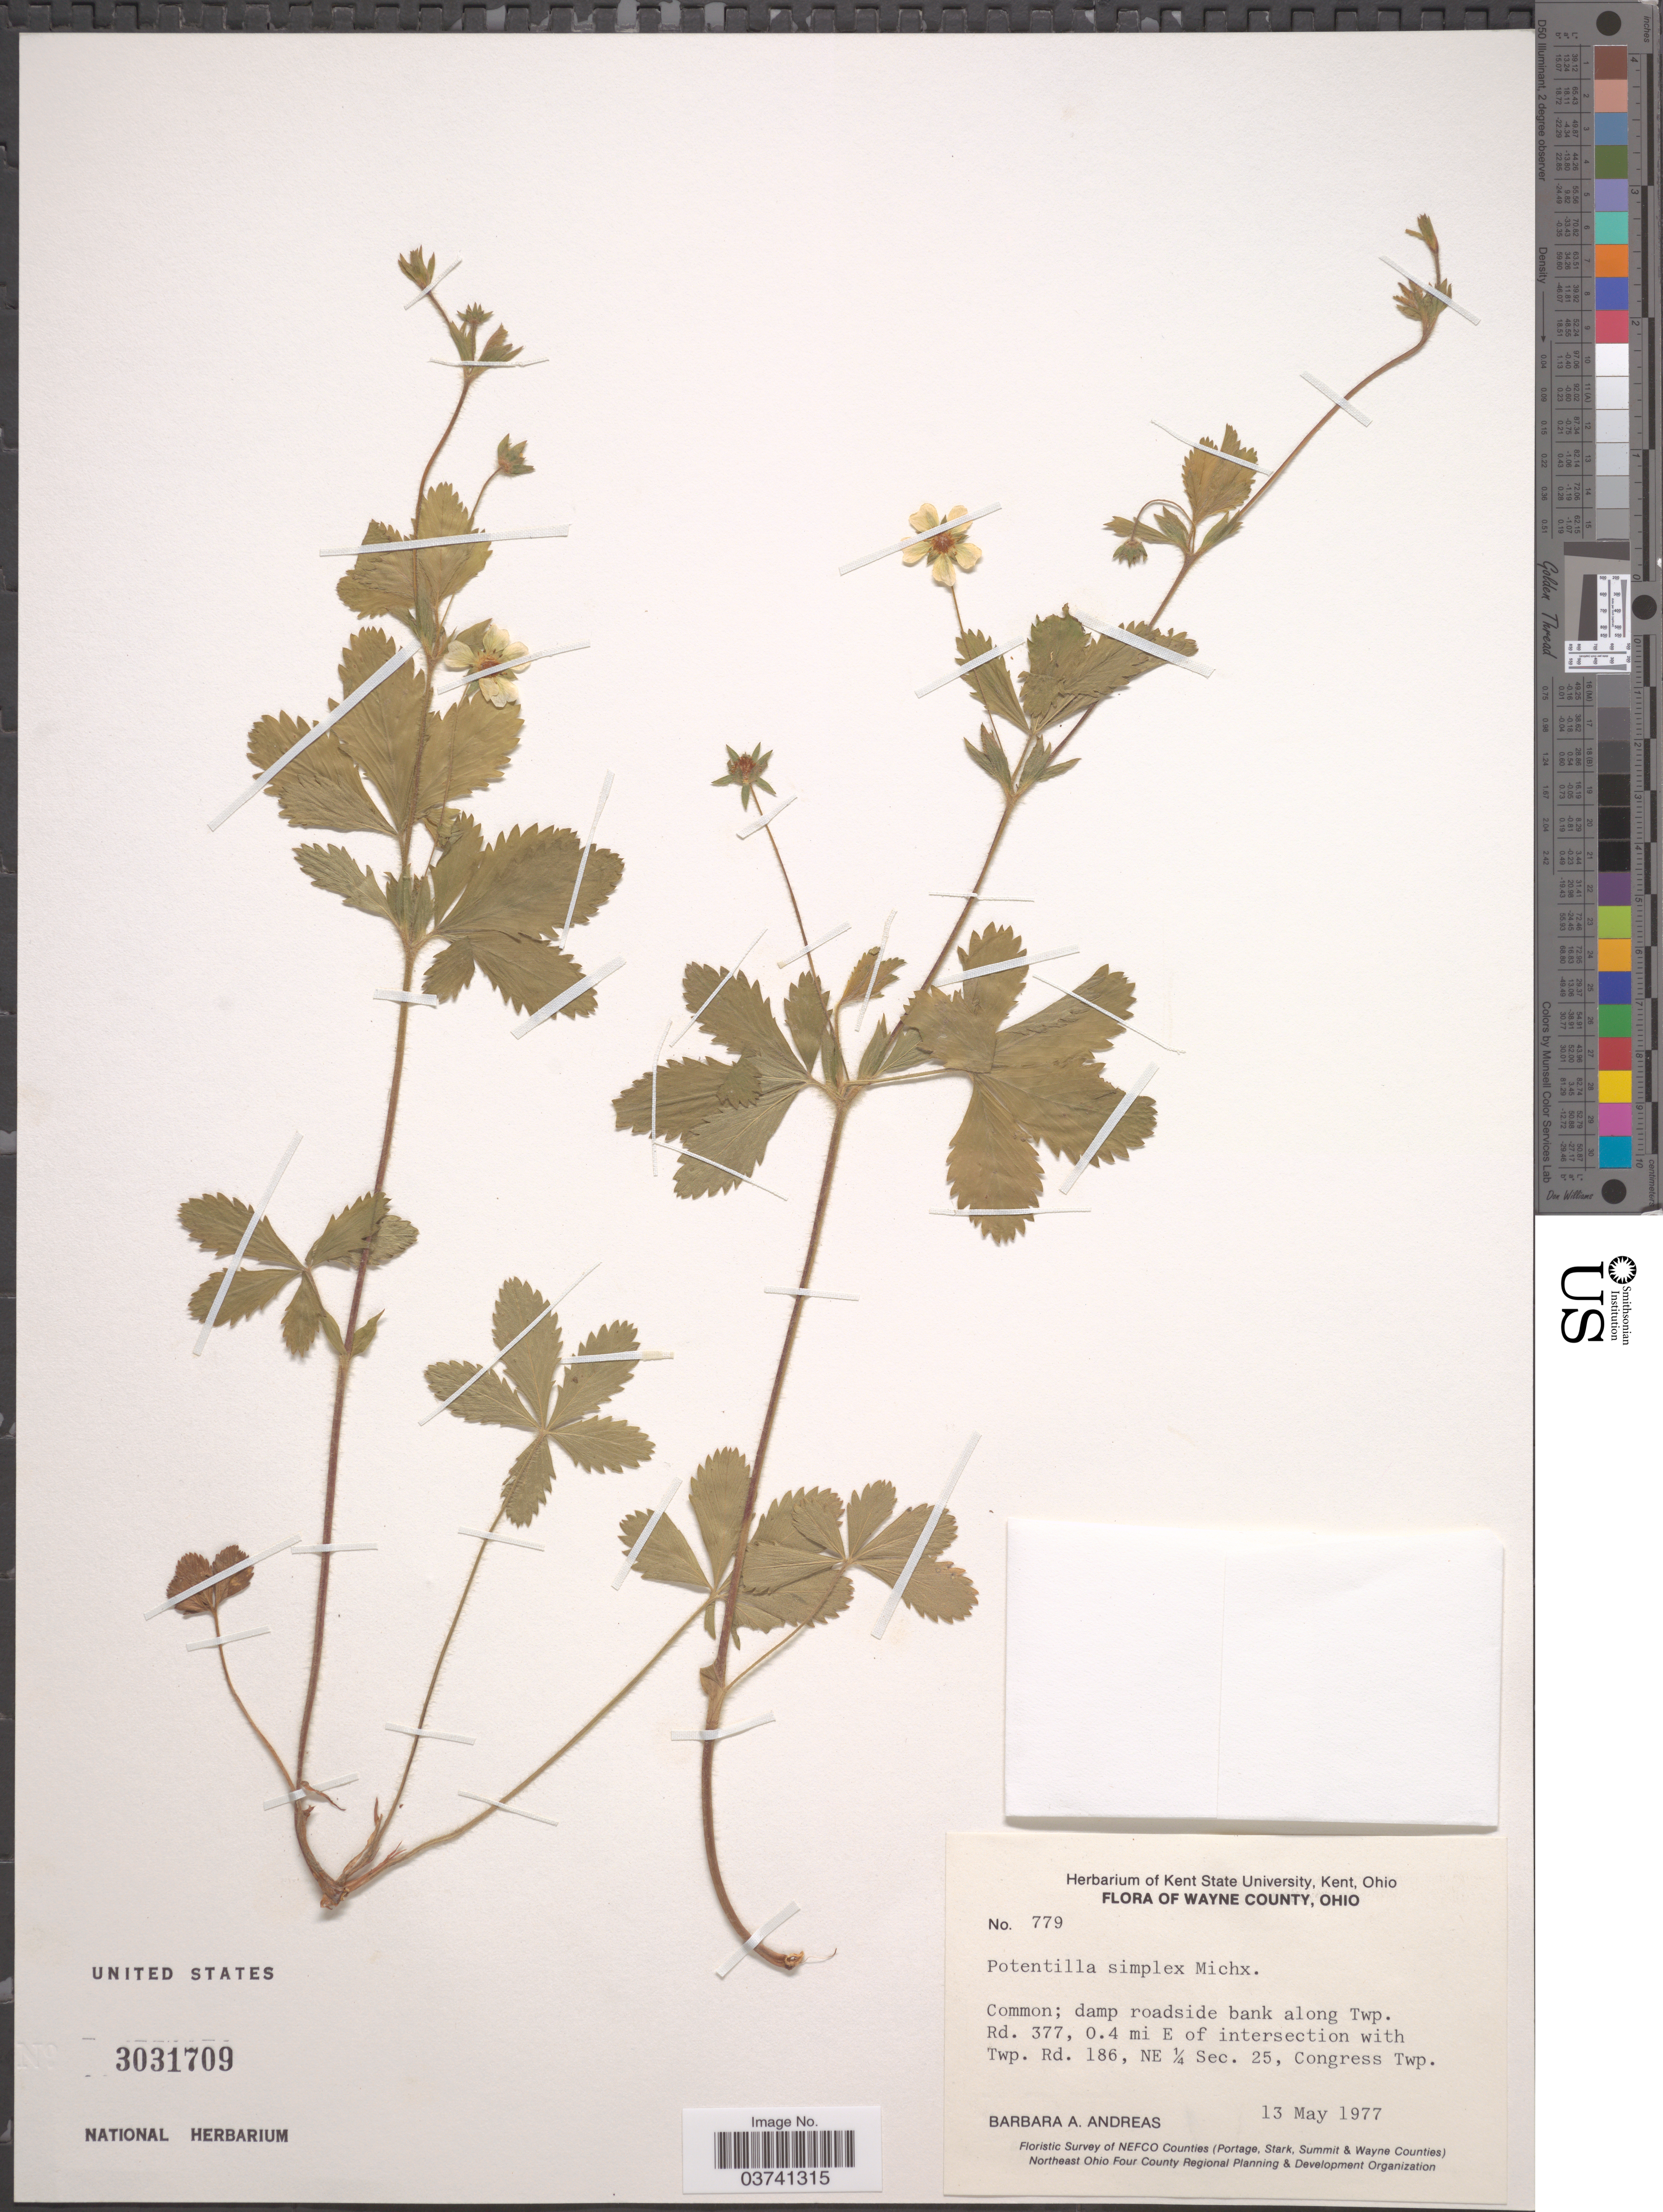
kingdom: Plantae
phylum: Tracheophyta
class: Magnoliopsida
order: Rosales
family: Rosaceae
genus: Potentilla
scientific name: Potentilla simplex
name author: Michx.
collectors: B. A. Andreas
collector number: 779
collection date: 1977-05-13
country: United States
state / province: Ohio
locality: Wayne County. Damp roadside bank along Twp. Rd. 377, 0.4 mi E of intersection with Twp. Rd. 186, NE ¼ Sec. 25, Congress Twp.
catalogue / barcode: US 3031709